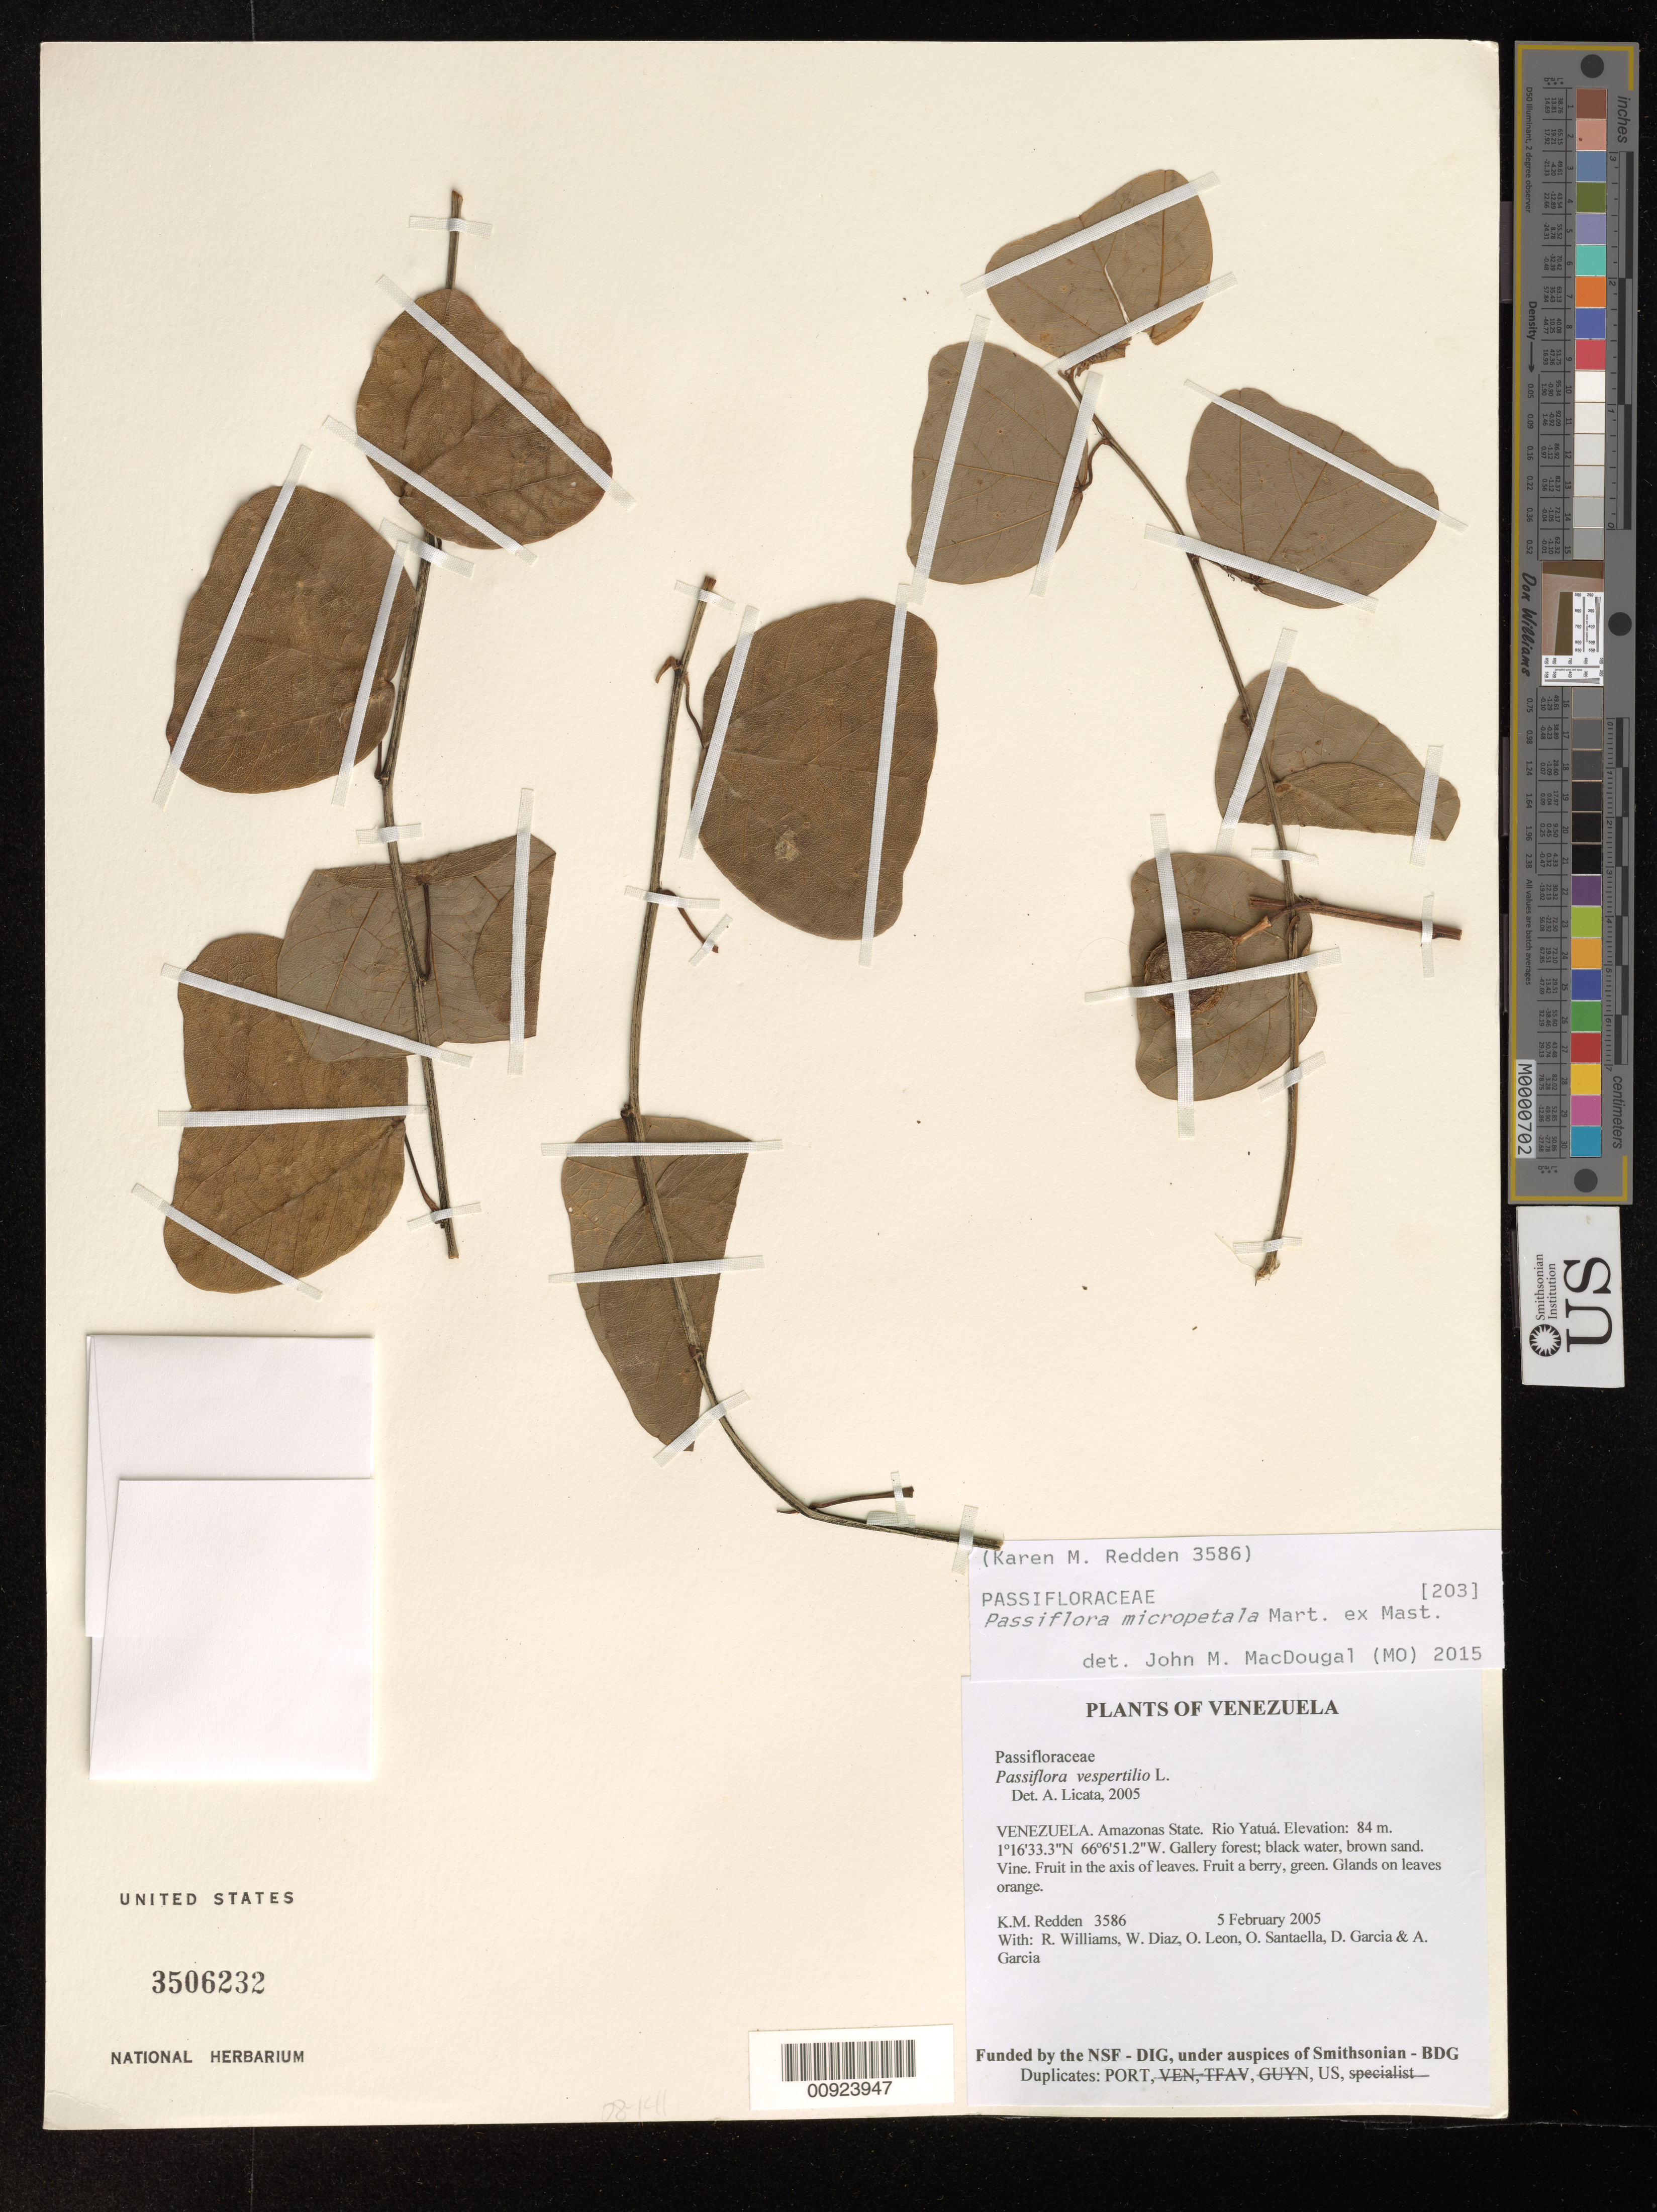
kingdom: Plantae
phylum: Tracheophyta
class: Magnoliopsida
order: Malpighiales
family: Passifloraceae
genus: Passiflora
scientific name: Passiflora micropetala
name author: Mart. ex Mast.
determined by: MacDougal, John M.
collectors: K. M. Redden, R. Williams, W. Díaz P., O. León, O. Santaella, D. Garcia & A. Garcia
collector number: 3586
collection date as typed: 5 February 2005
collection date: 2005-02-05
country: Venezuela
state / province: Amazonas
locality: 18 - Rio Yatuá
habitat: Gallery forest; black water, brown sand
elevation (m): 84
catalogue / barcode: US 3506232